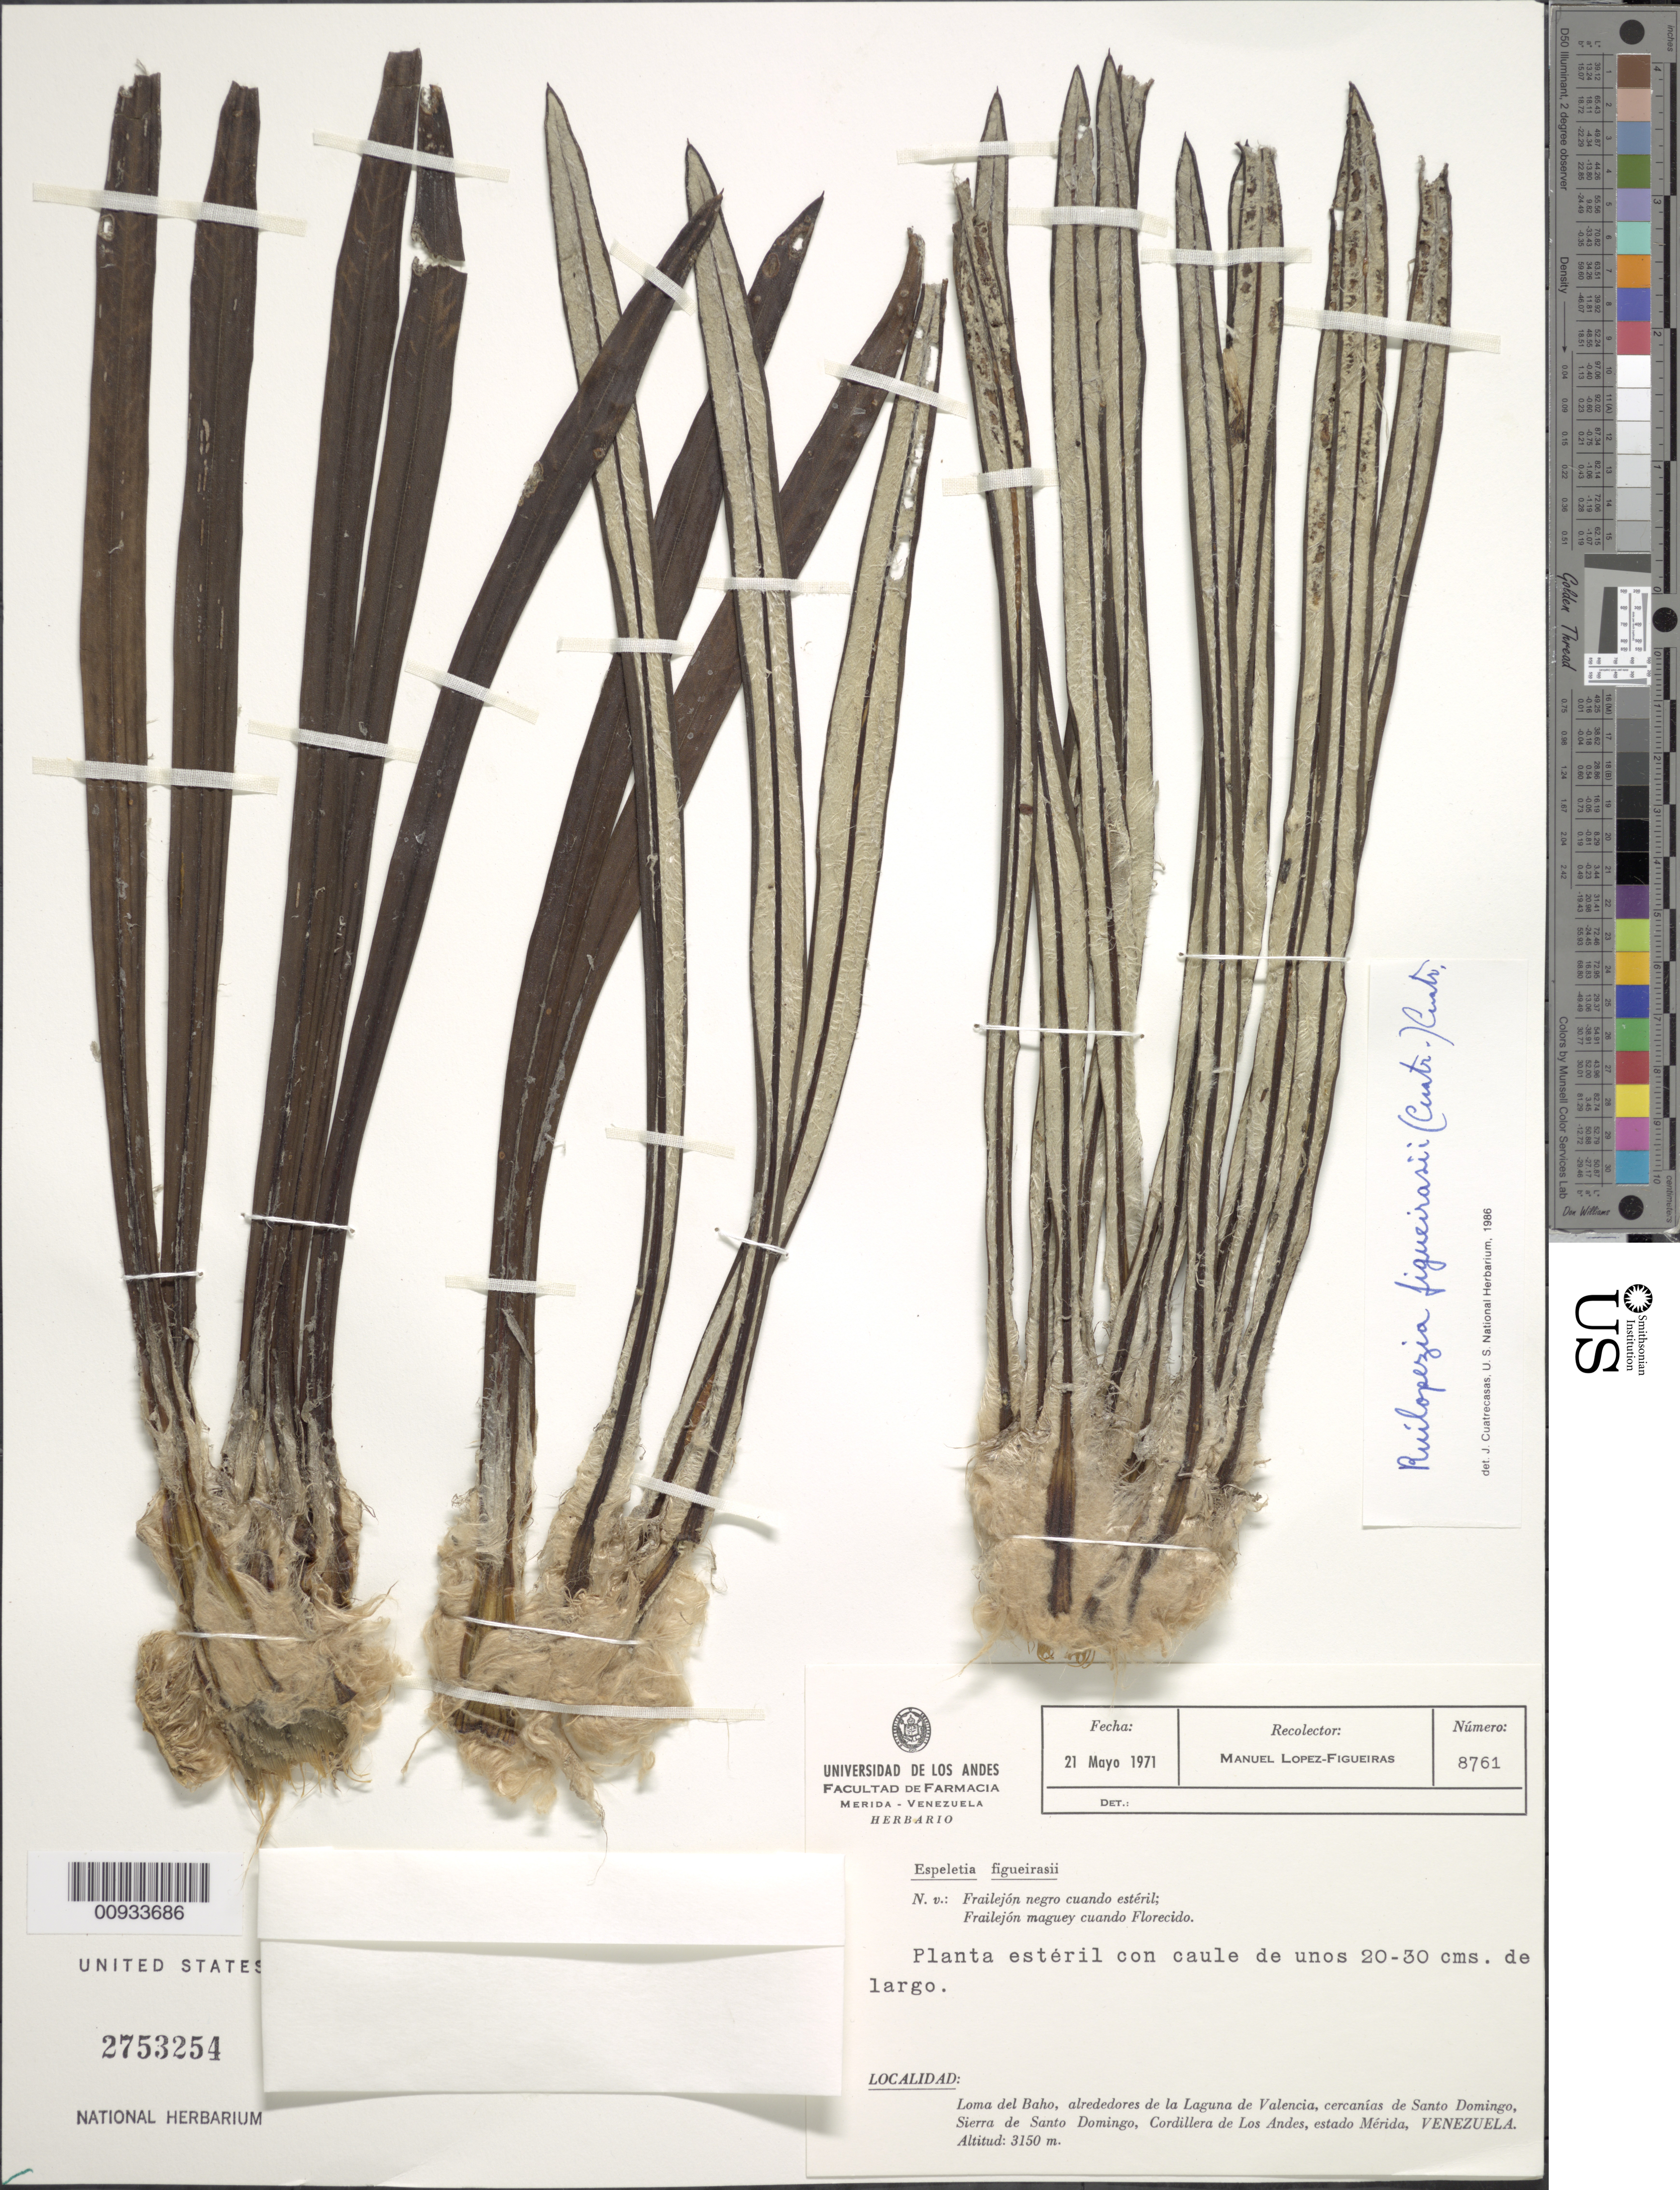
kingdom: Plantae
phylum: Tracheophyta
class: Magnoliopsida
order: Asterales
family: Asteraceae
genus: Ruilopezia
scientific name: Ruilopezia figueirasii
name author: (Cuatrec.) Cuatrec.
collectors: M. López Figueiras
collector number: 8761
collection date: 1971-05-21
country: Venezuela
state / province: Mérida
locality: Loma de Baho, alrededores de La Laguna de Valencia, cercanías de Santo Domingo, Sierra de Santo Domingo, cordillera de los Andes.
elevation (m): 3150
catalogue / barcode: US 2753254